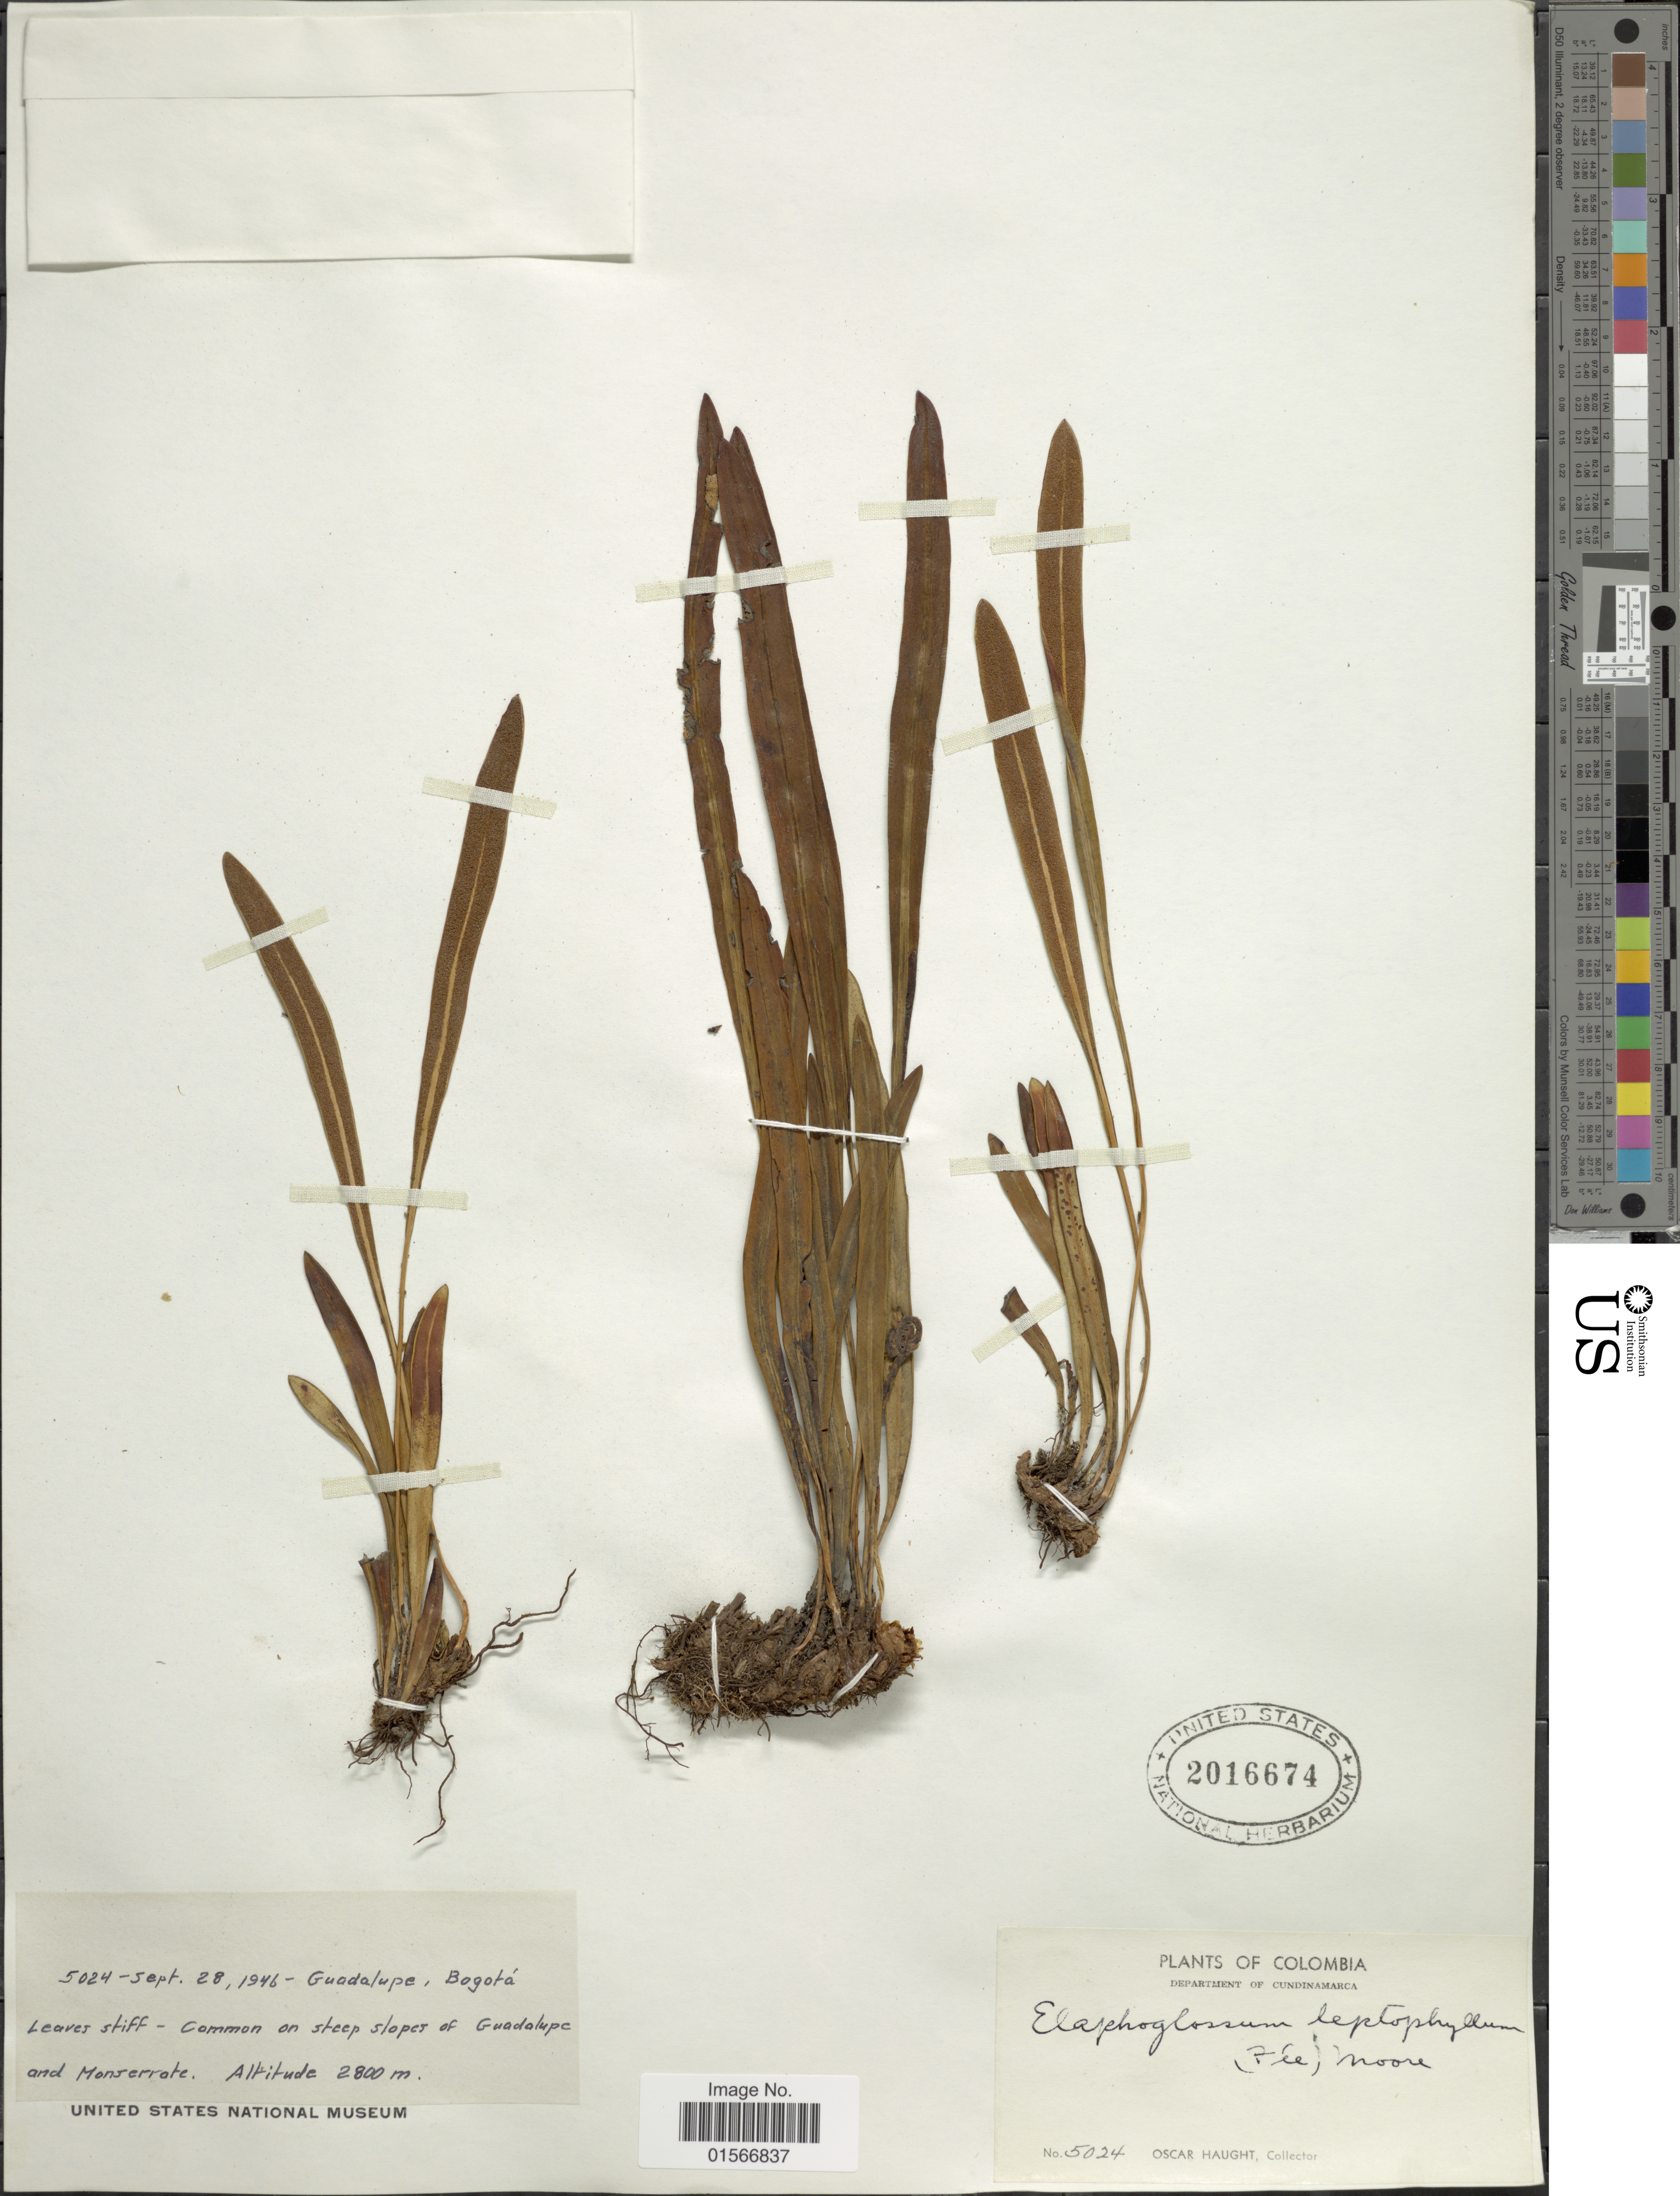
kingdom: Plantae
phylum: Tracheophyta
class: Polypodiopsida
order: Polypodiales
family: Dryopteridaceae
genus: Elaphoglossum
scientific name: Elaphoglossum leptophyllum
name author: (Fée) T. Moore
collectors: O. L. Haught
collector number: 5024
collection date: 1946-09-28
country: Colombia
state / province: Cundinamarca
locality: Guadalupe, Bogotá, Common on steep slopes of Guadalupe and Monserrate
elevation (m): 2800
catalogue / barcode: US 2016674